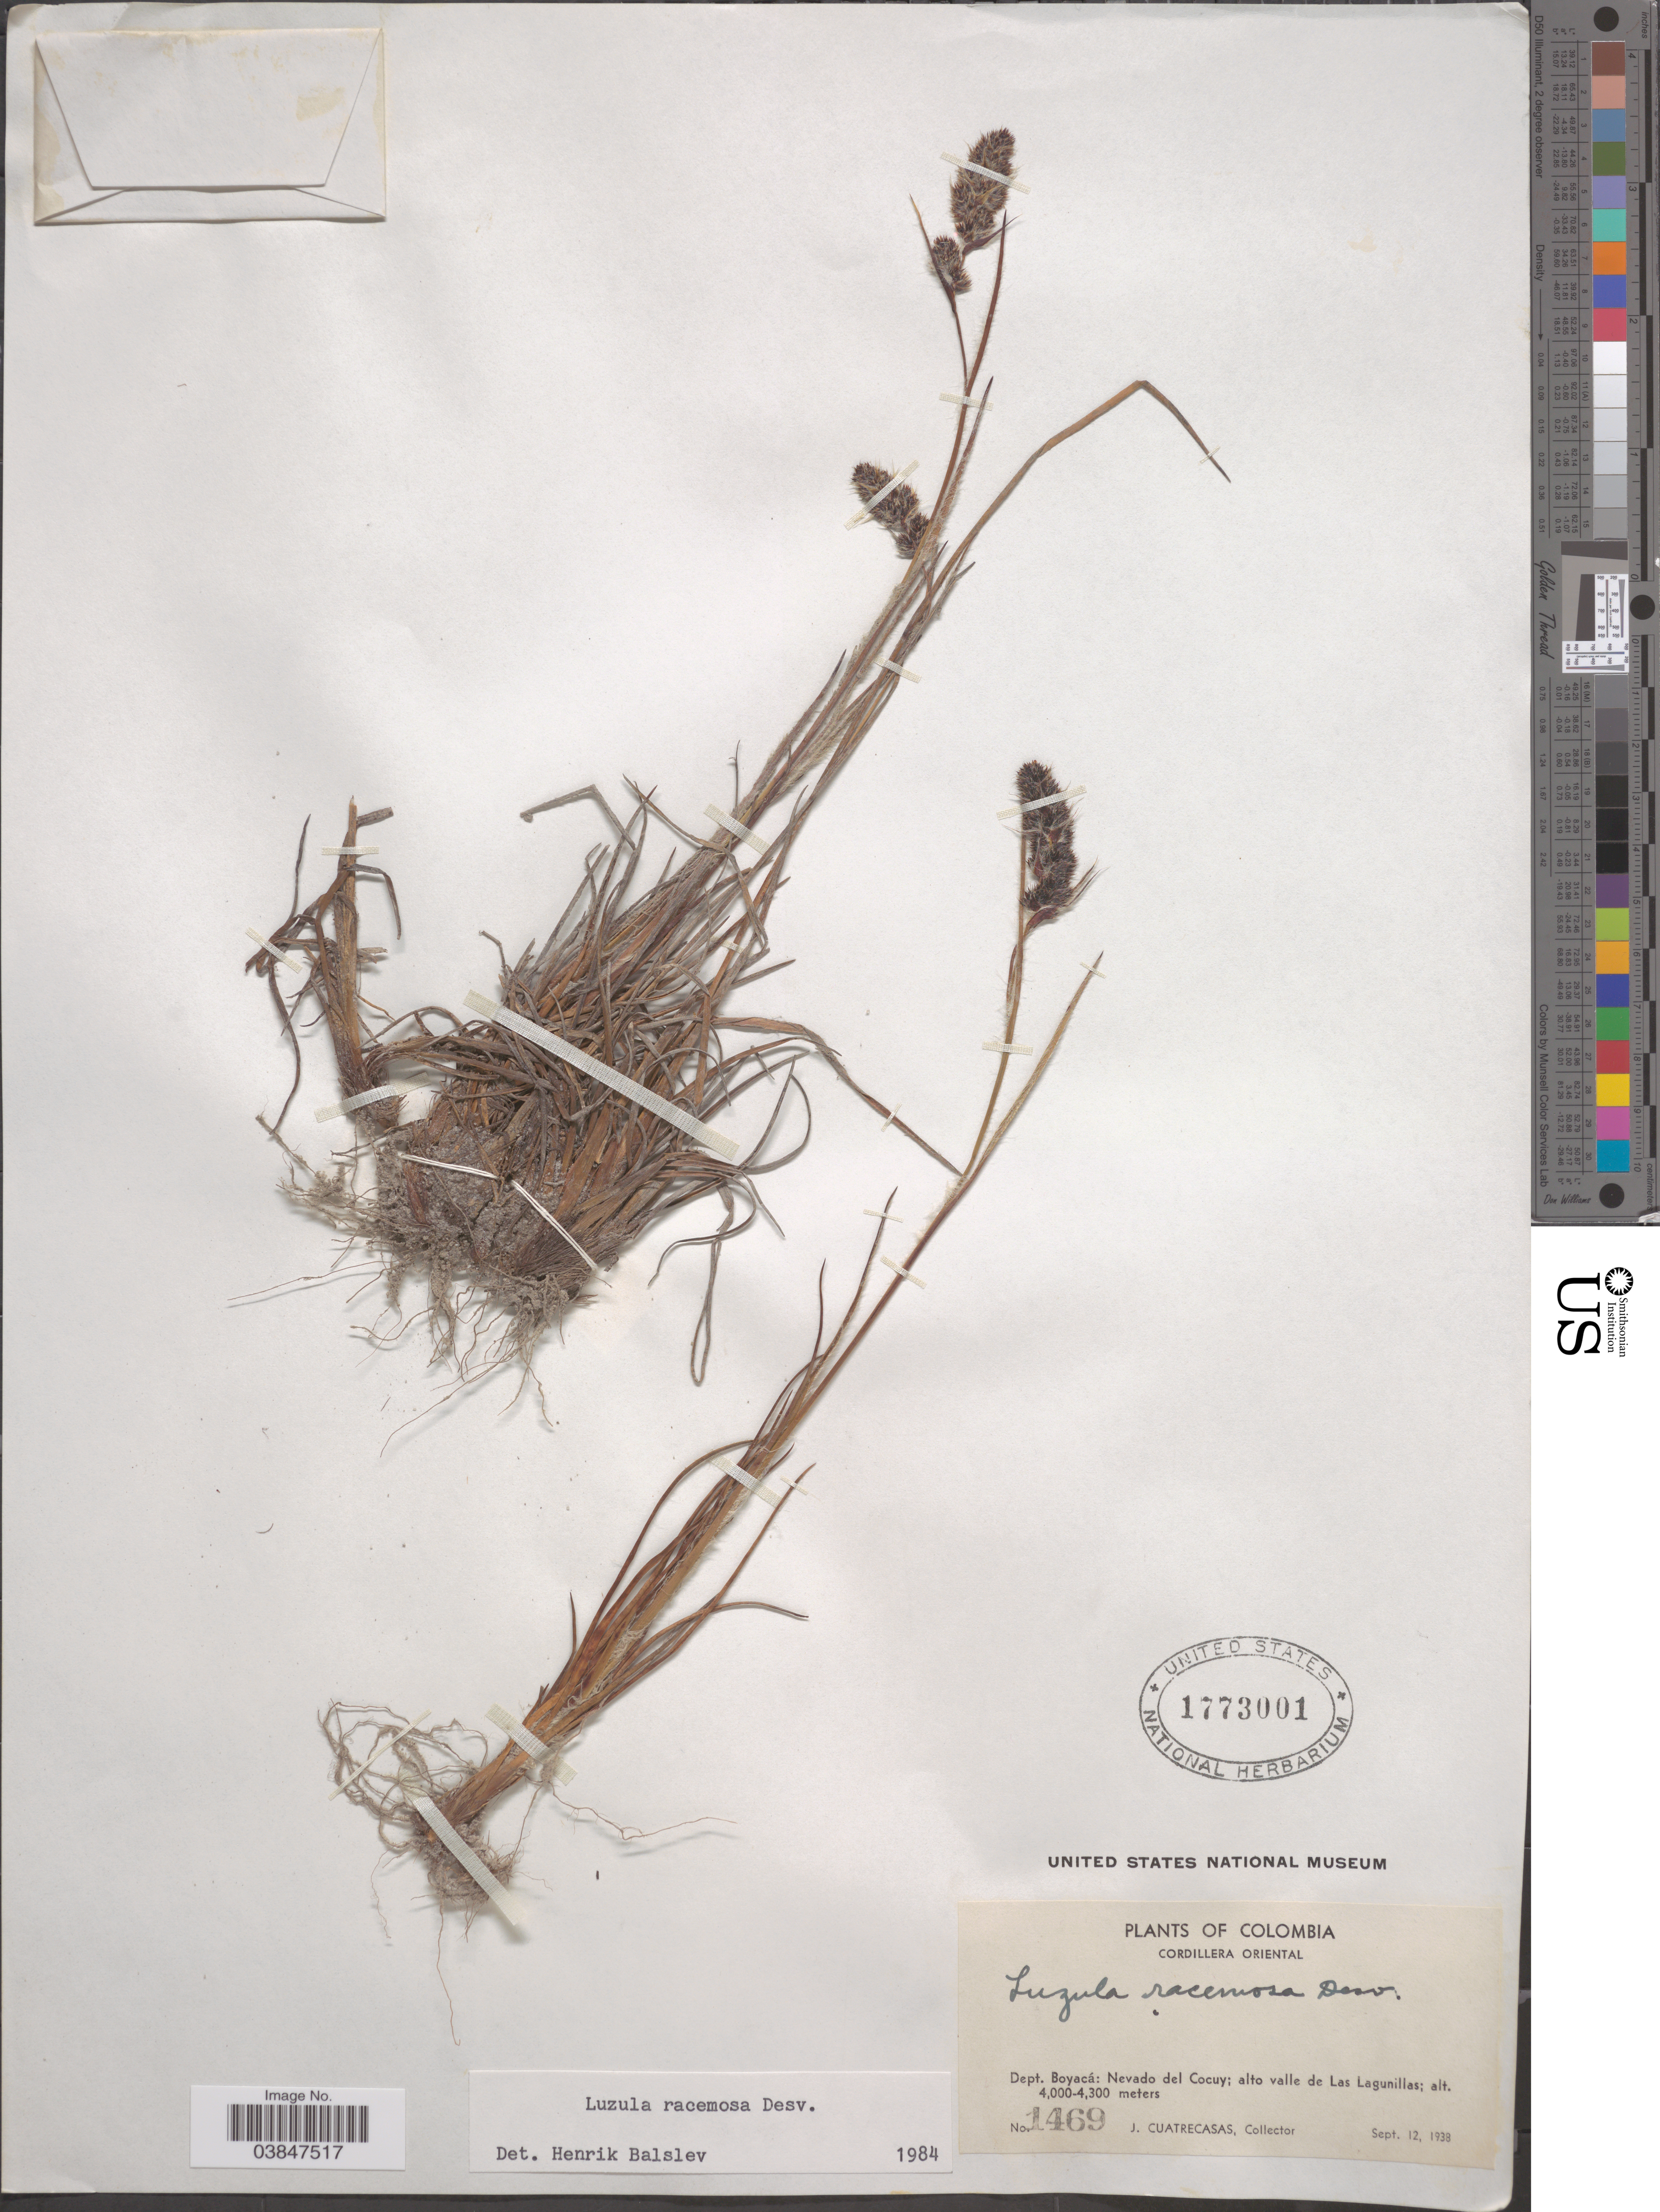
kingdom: Plantae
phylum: Tracheophyta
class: Liliopsida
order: Poales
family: Juncaceae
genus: Luzula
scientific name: Luzula racemosa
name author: Desv.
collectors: J. Cuatrecasas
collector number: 1469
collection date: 1938-09-12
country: Colombia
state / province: Boyacá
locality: Cordillera Oriental. Dept. Boyacá: Nevado del Cocuy; alto valle de Las Lagunillas.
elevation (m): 4000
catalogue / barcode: US 1773001